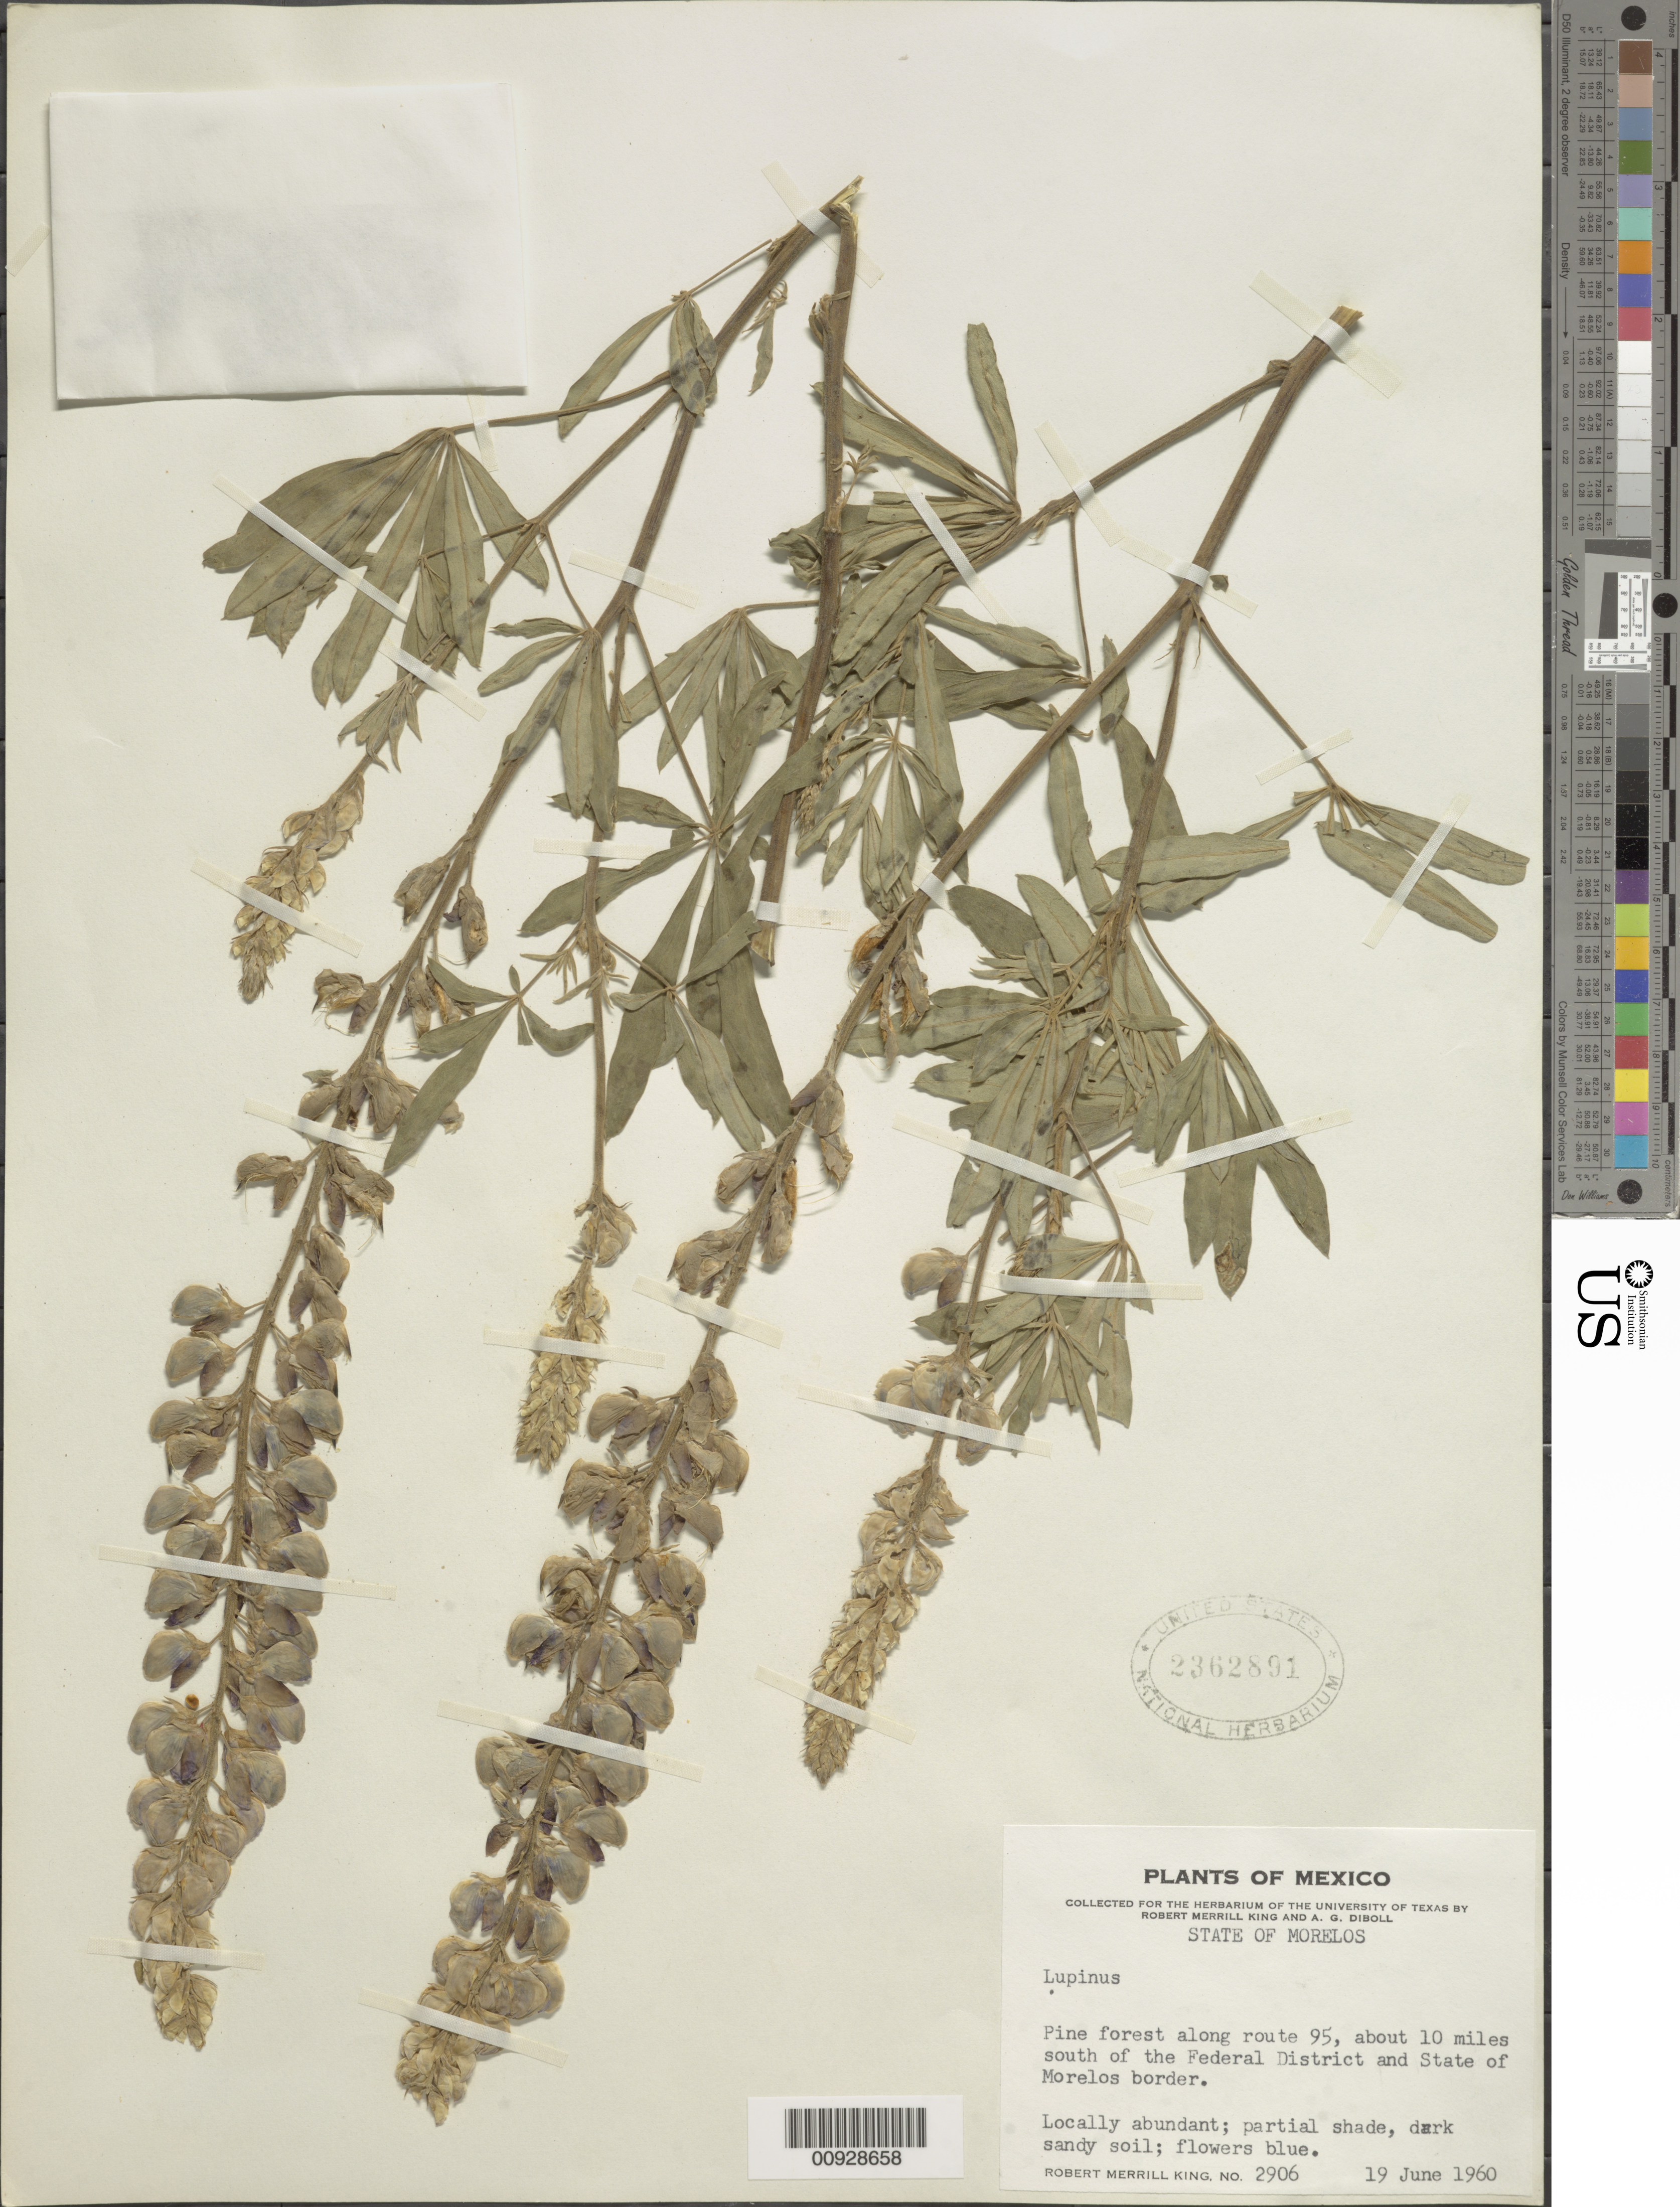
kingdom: Plantae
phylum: Tracheophyta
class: Magnoliopsida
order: Fabales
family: Fabaceae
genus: Lupinus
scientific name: Lupinus sp.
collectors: R. M. King & A. Diboll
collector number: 2906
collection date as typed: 19 Jun 1960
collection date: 1960-06-19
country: Mexico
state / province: Morelos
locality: Along route 95, about 10 miles south of the Federal District and State of Morelos border.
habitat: Pine forest. Locally abundant; partial shade, dark sandy soil.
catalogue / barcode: US 2362891